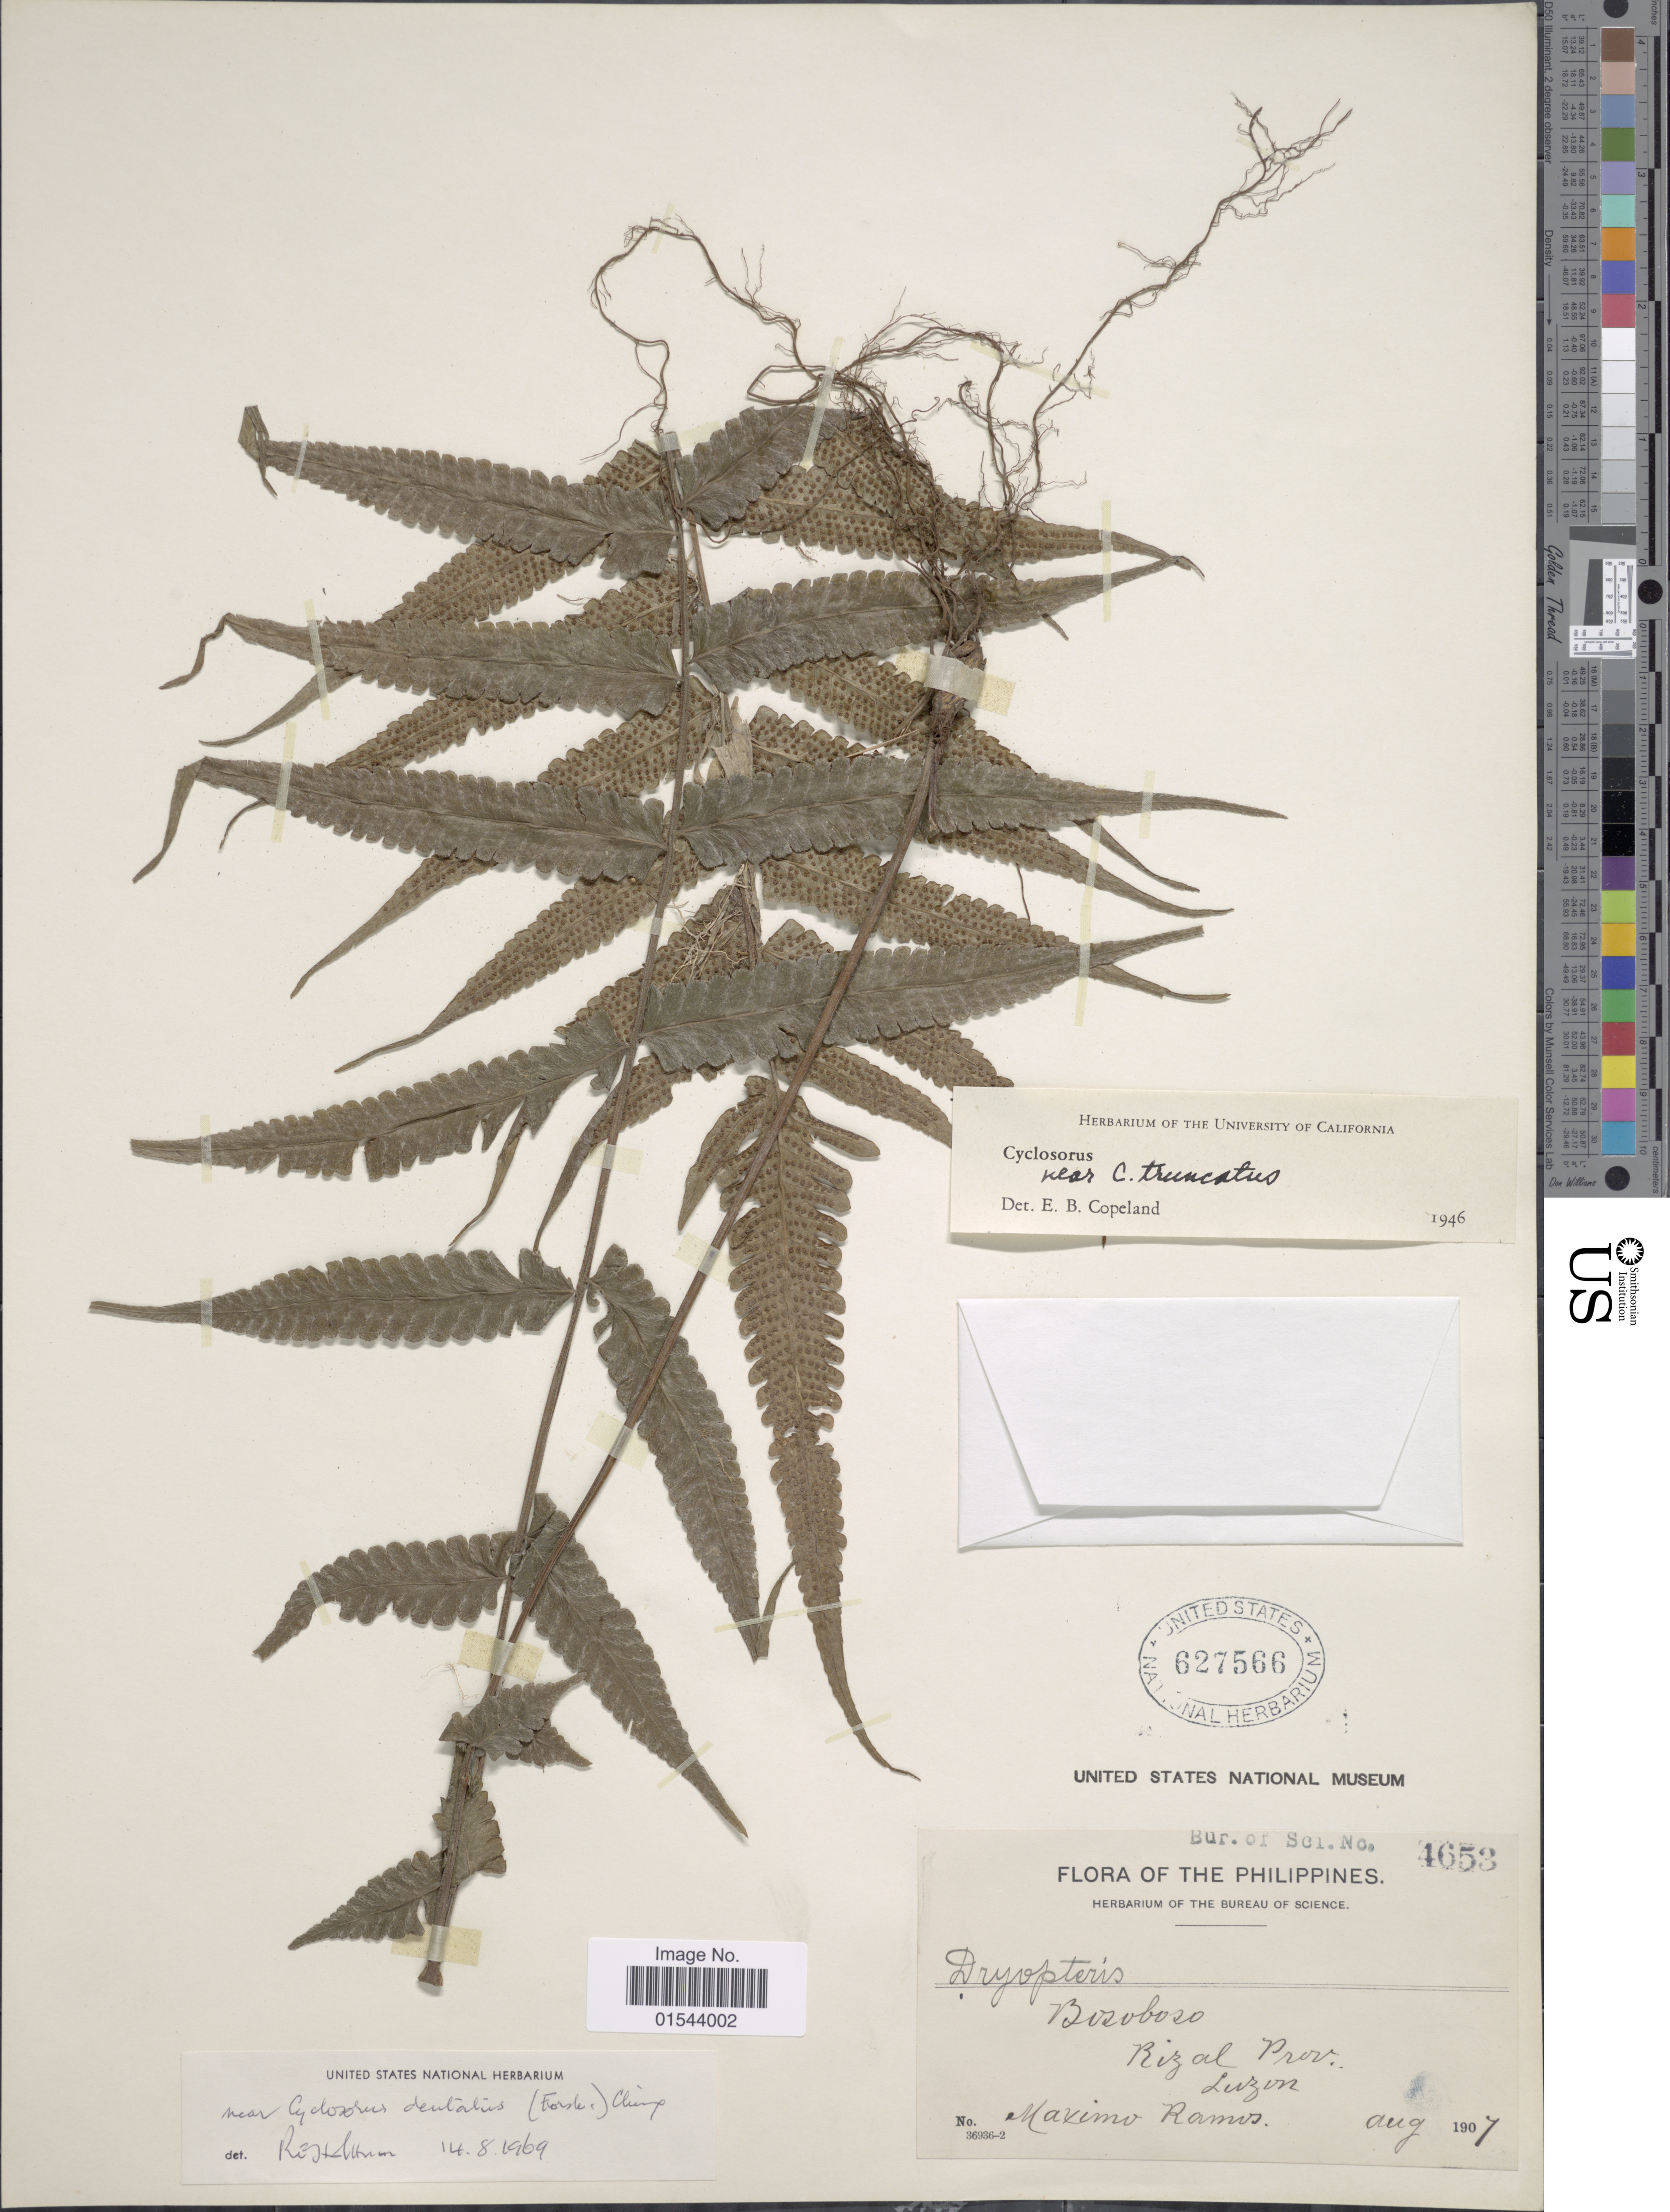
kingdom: Plantae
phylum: Tracheophyta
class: Polypodiopsida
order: Polypodiales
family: Thelypteridaceae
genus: Christella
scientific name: Christella dentata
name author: (Forssk.) Brownsey & Jermy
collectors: M. Ramos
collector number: Bur. of Sci. 4653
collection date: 1907-08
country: Philippines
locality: Bosoboso, Rizal Prov., Luzon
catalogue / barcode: US 627566